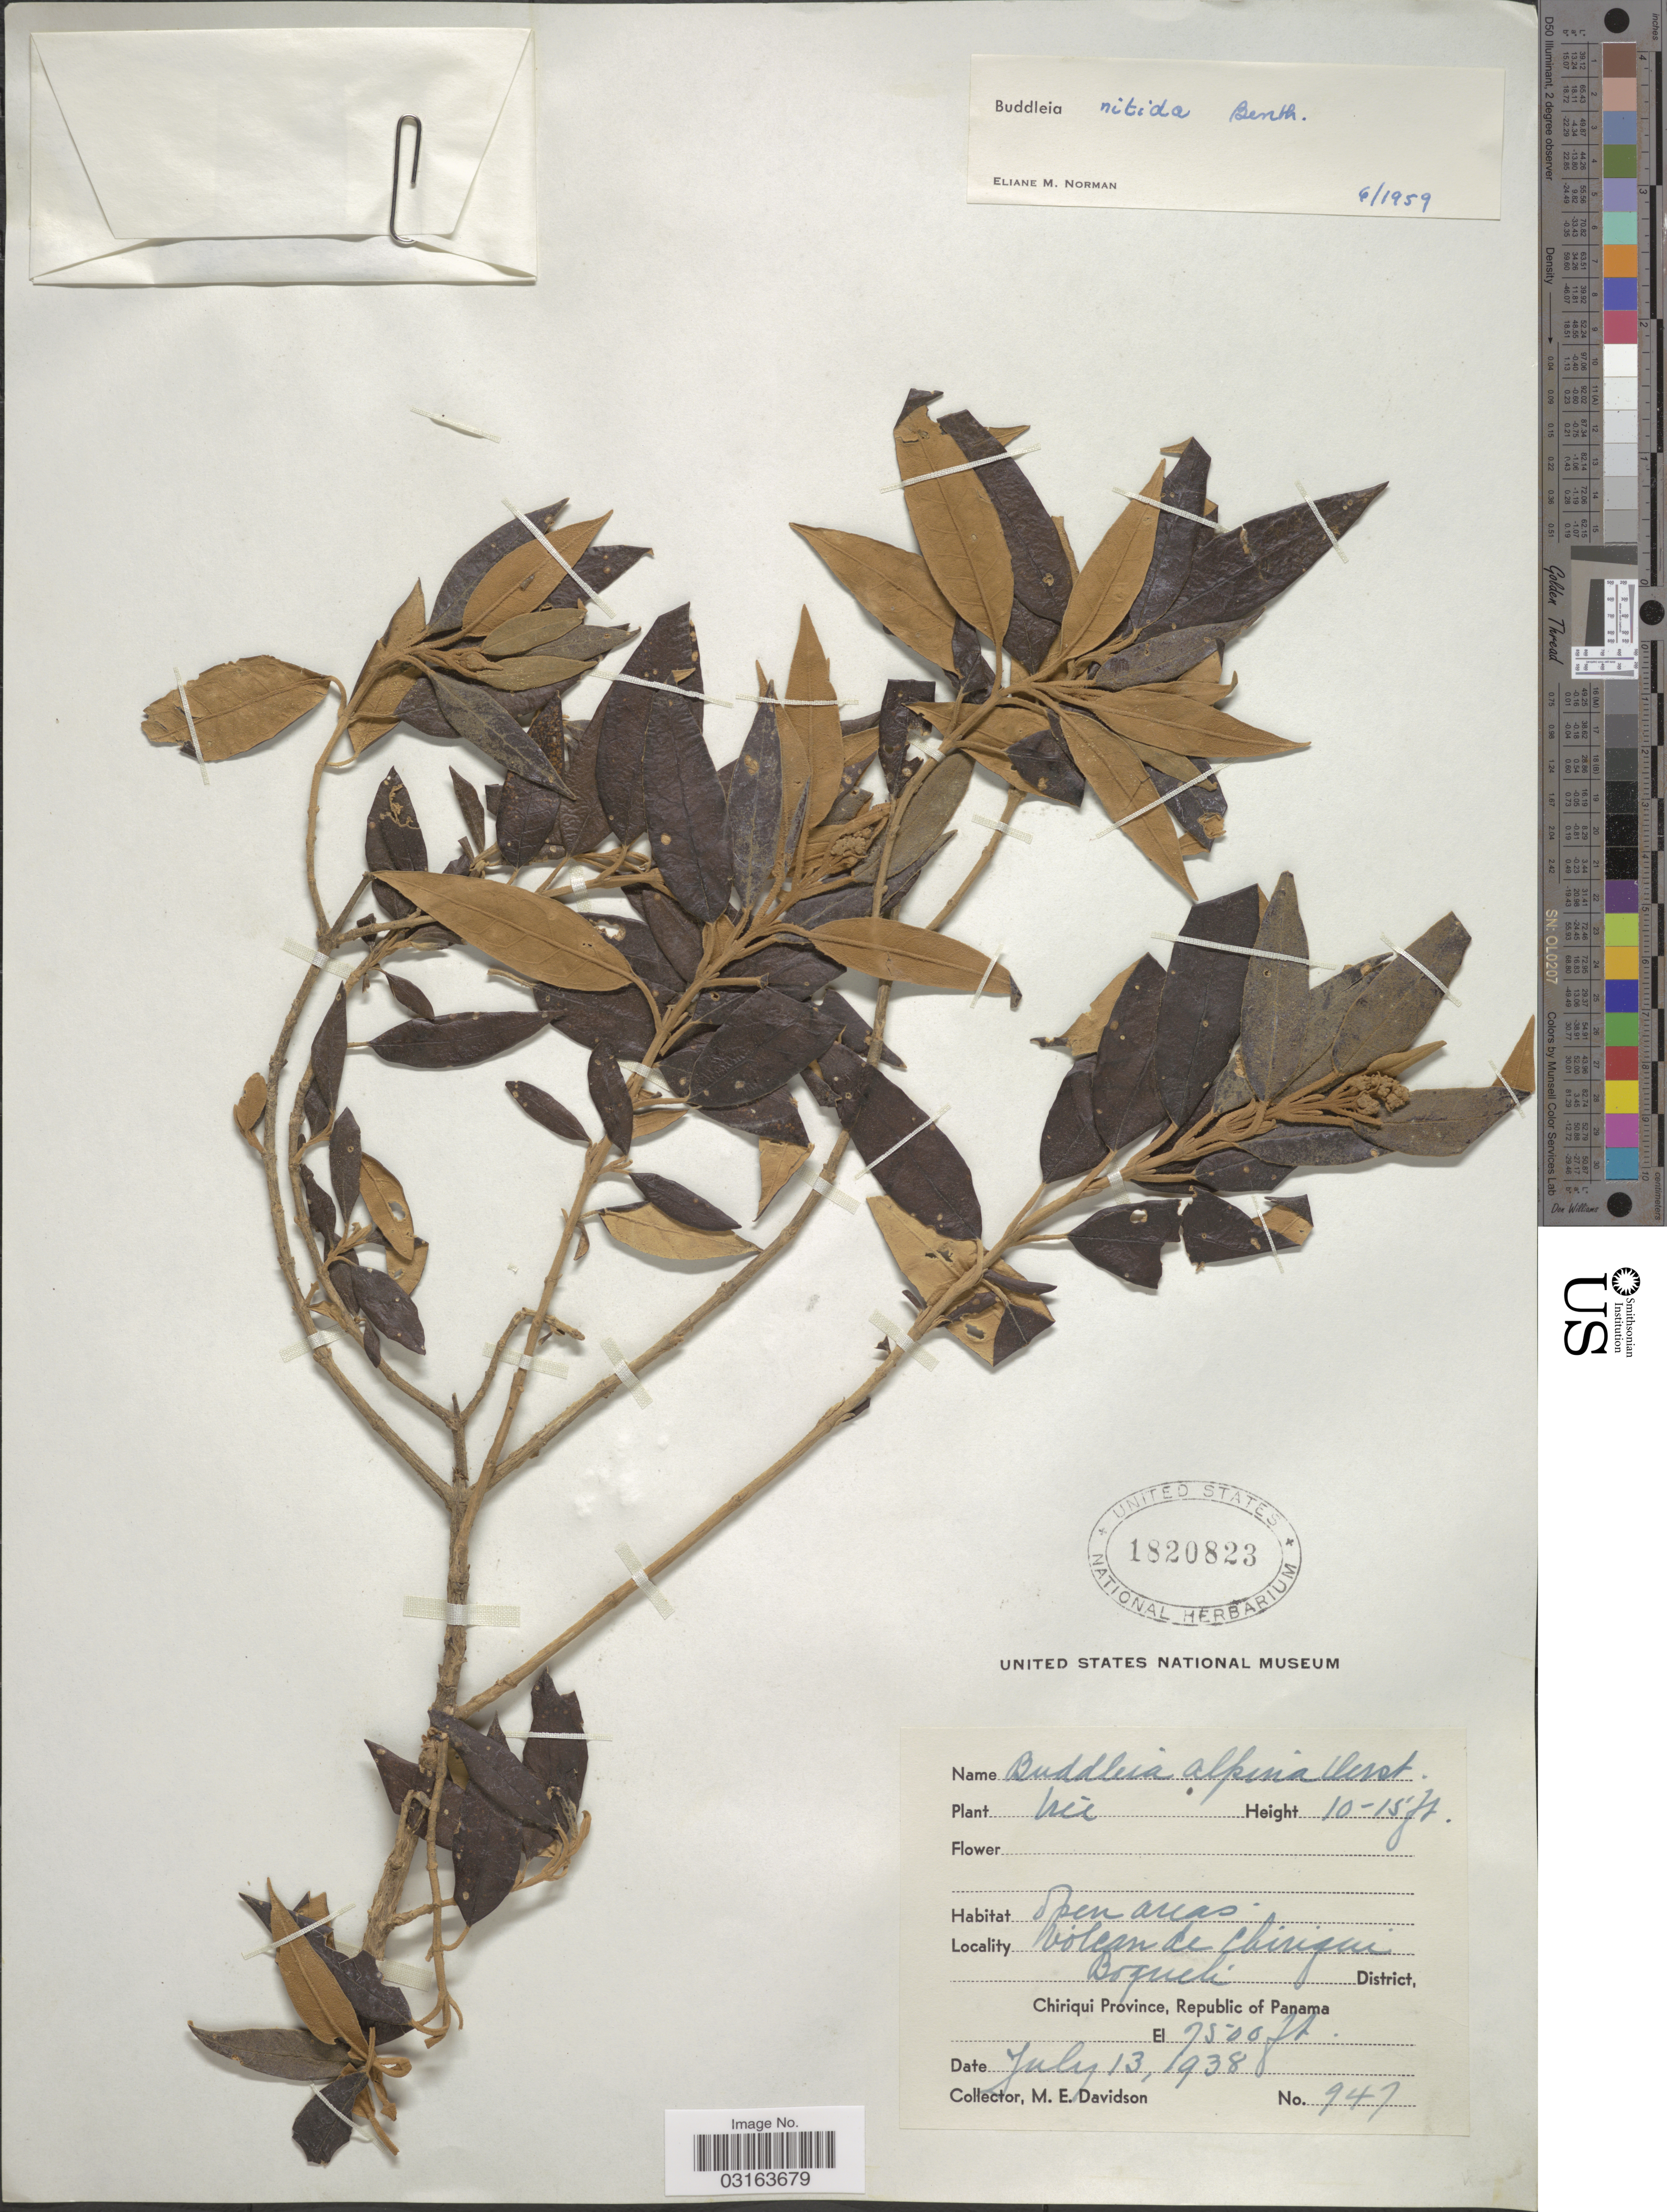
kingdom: Plantae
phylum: Tracheophyta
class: Magnoliopsida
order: Lamiales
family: Scrophulariaceae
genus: Buddleja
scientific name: Buddleja nitida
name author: Benth.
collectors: M. E. Davidson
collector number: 947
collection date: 1938-07-13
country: Panama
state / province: Chiriqui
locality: Volcan de Chiriqui, Boqueté District, Chiriqui Province, Republic of Panama.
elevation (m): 2286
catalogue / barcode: US 1820823